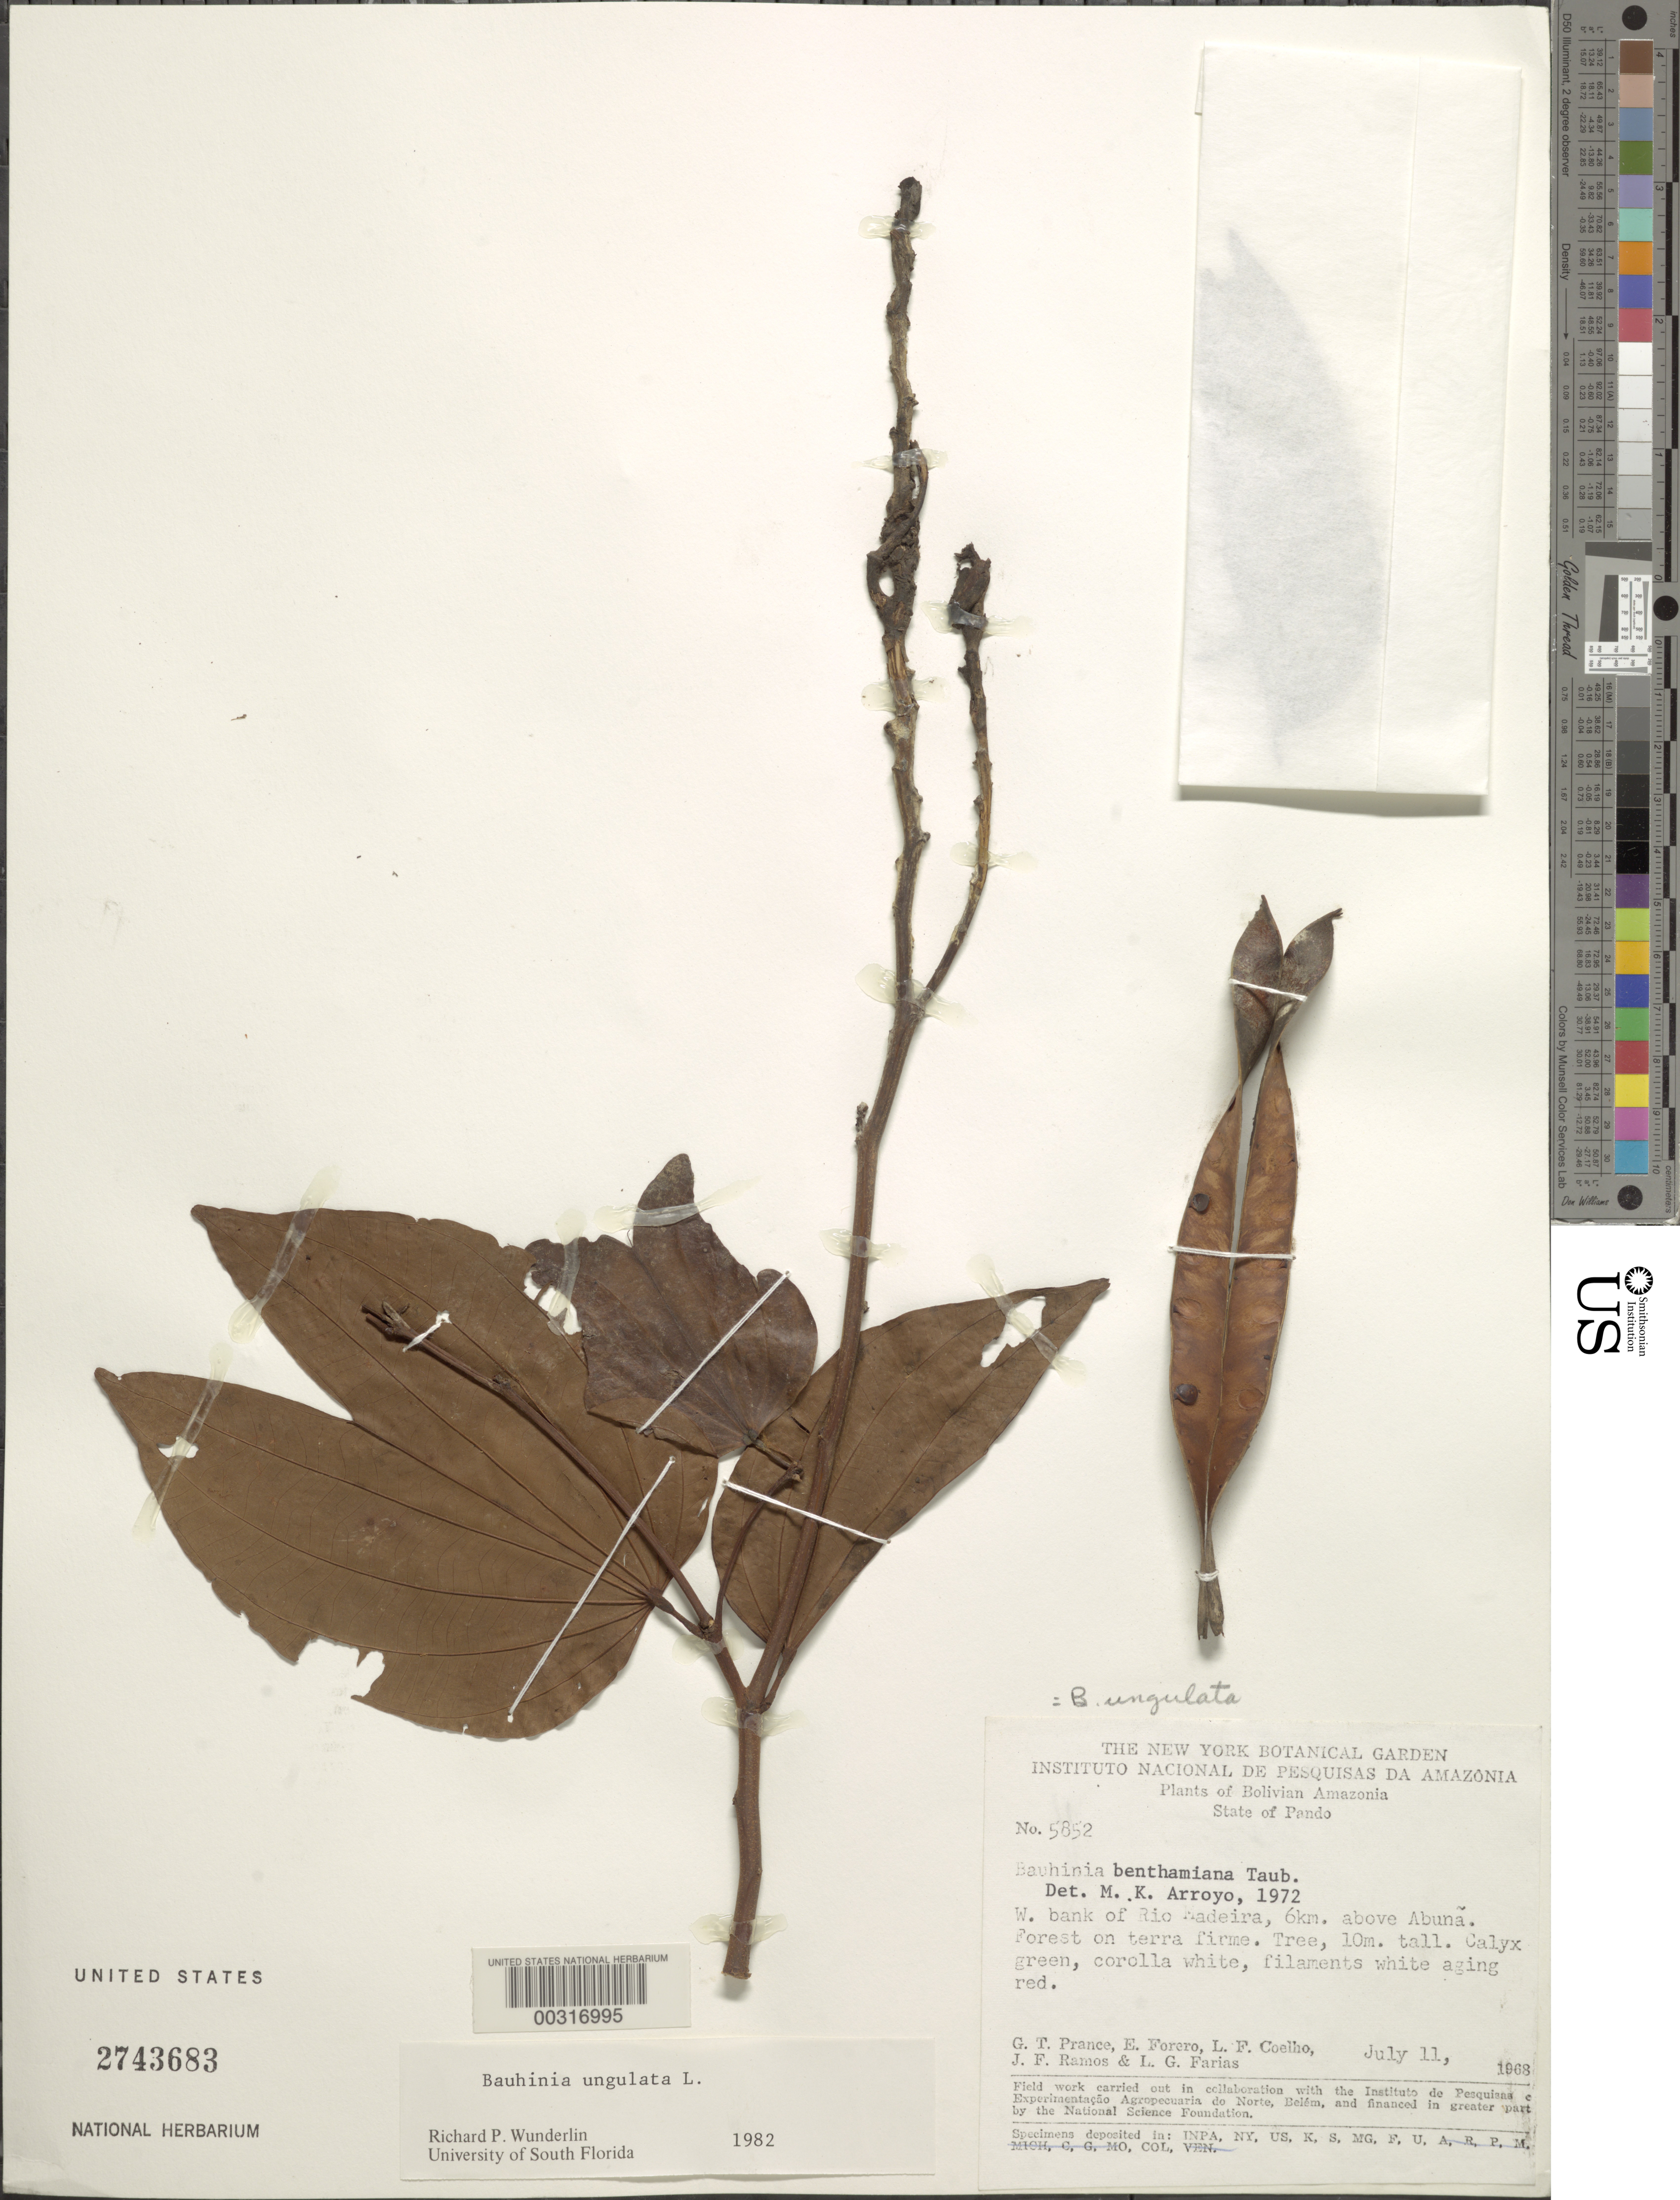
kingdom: Plantae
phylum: Tracheophyta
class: Magnoliopsida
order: Fabales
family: Fabaceae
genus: Bauhinia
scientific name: Bauhinia ungulata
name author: L.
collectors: G. T. Prance, E. Forero, L. F. Coelho, J. F. Ramos & L. G. Farias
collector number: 5852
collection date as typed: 11 Jul 1968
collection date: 1968-07-11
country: Bolivia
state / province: Pando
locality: W bank of Rio Madeira, 6 km above Abuna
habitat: Forest on terra firme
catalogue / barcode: US 2743683